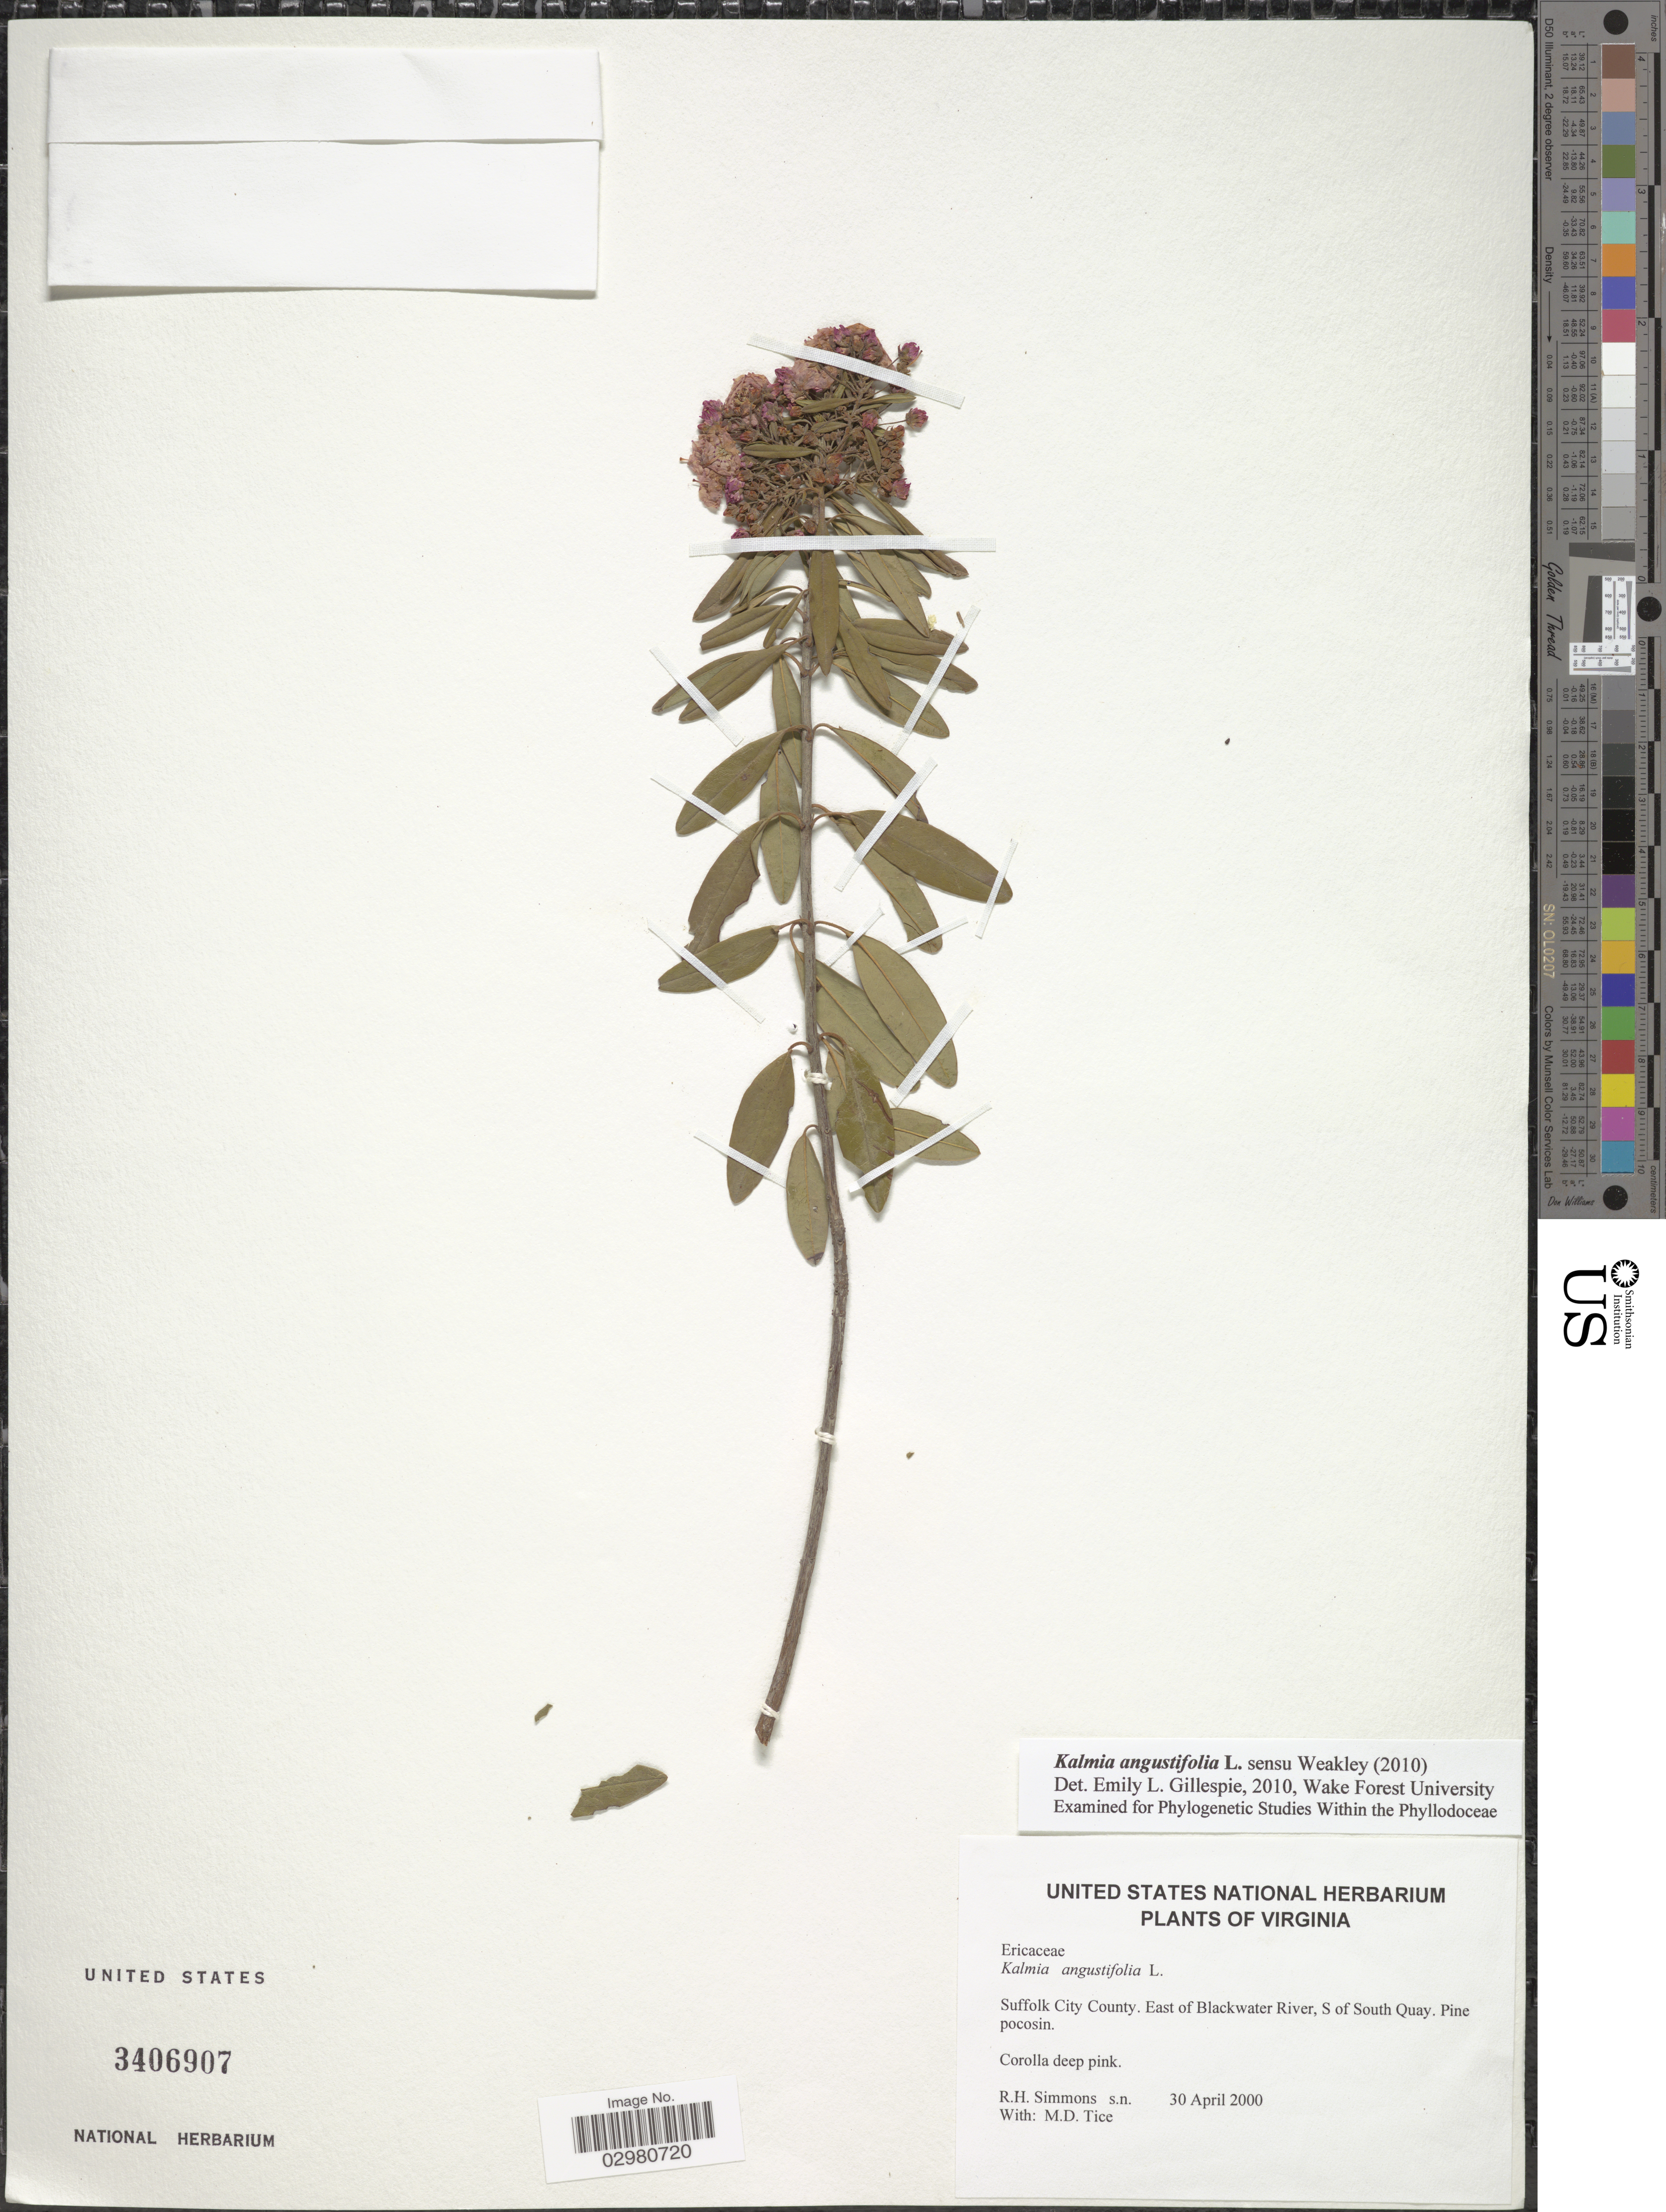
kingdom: Plantae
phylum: Tracheophyta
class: Magnoliopsida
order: Ericales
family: Ericaceae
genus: Kalmia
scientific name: Kalmia angustifolia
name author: L.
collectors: R. H. Simmons & M. Tice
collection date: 2000-04-30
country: United States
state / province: Virginia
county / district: City of Suffolk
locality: Suffolk City County. East of Blackwater River, S of South Quay.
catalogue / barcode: US 3406907